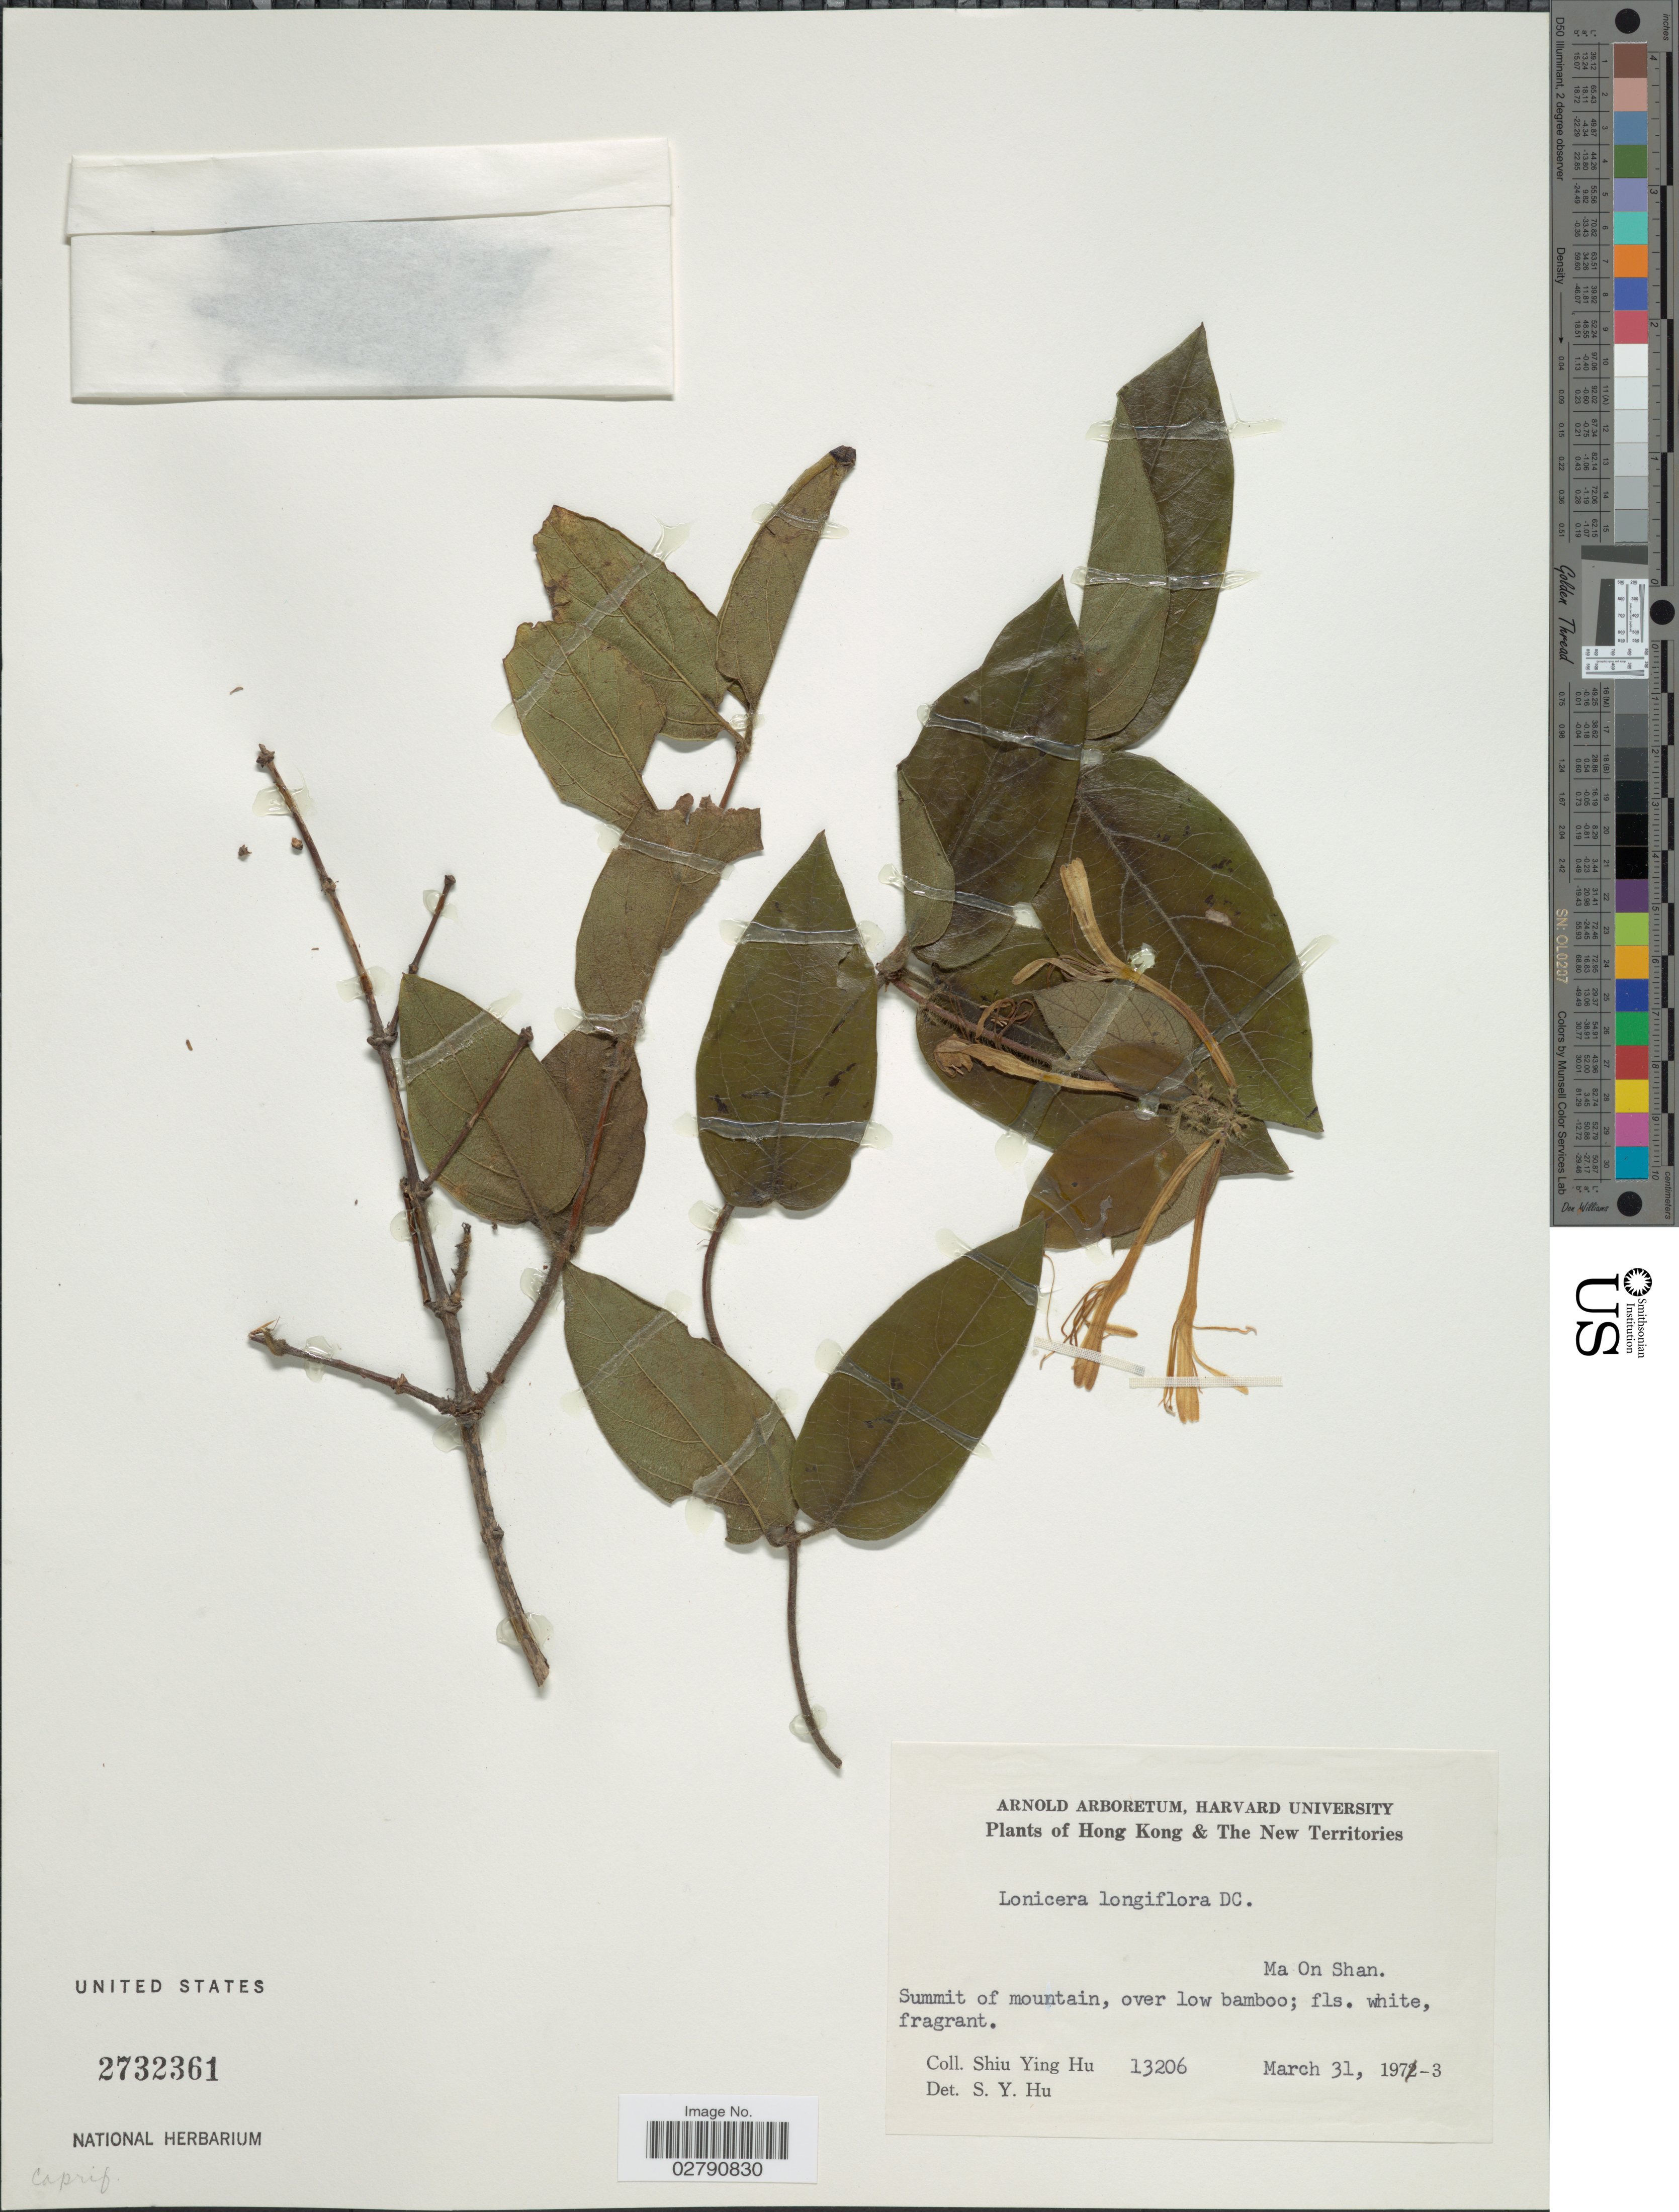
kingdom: Plantae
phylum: Tracheophyta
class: Magnoliopsida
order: Dipsacales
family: Caprifoliaceae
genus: Lonicera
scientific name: Lonicera longiflora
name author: DC.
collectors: S. Y. Hu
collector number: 13206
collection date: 1973-03-31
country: China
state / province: Hong Kong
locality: Hong Kong & The New Territories. Ma On Shan.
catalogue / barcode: US 2732361